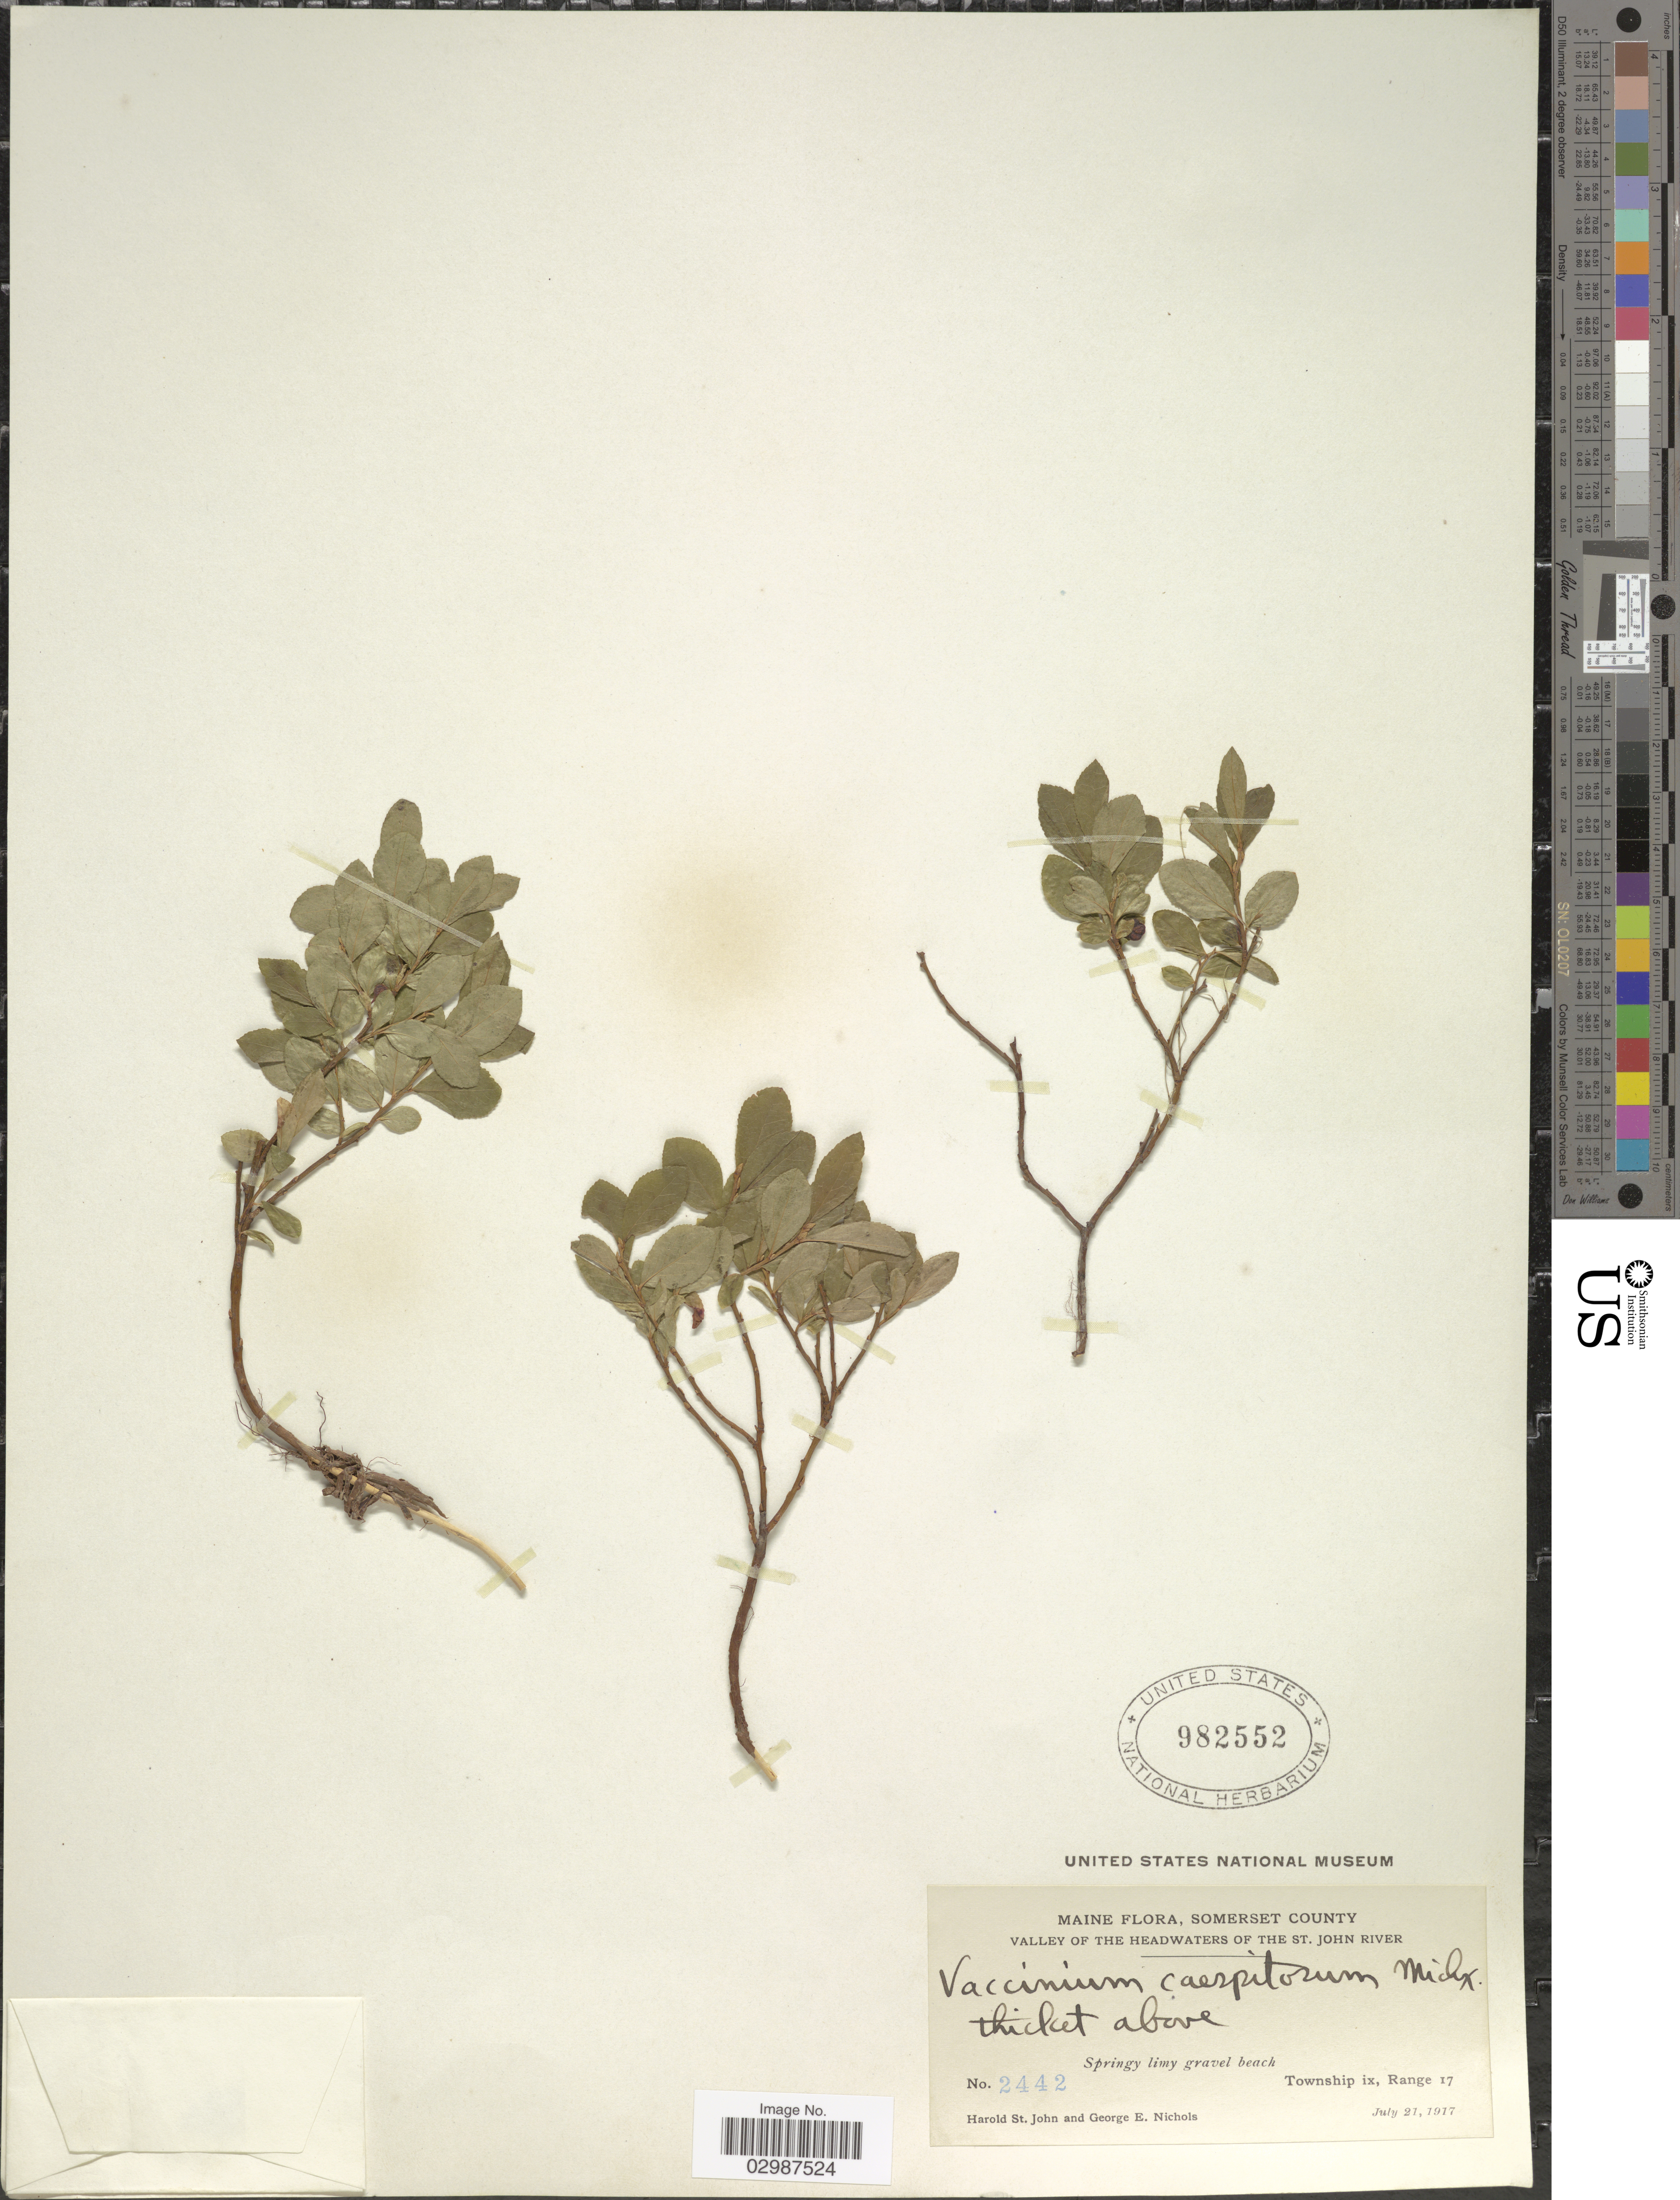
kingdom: Plantae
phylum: Tracheophyta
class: Magnoliopsida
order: Ericales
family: Ericaceae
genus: Vaccinium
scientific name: Vaccinium caespitosum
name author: Michx.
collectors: H. St. John & G. E. Nichols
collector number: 2442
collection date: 1917-07-21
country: United States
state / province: Maine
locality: Somerset County. Valley of the Headwaters of the St. John River. Township ix, Range 17.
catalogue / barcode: US 982552